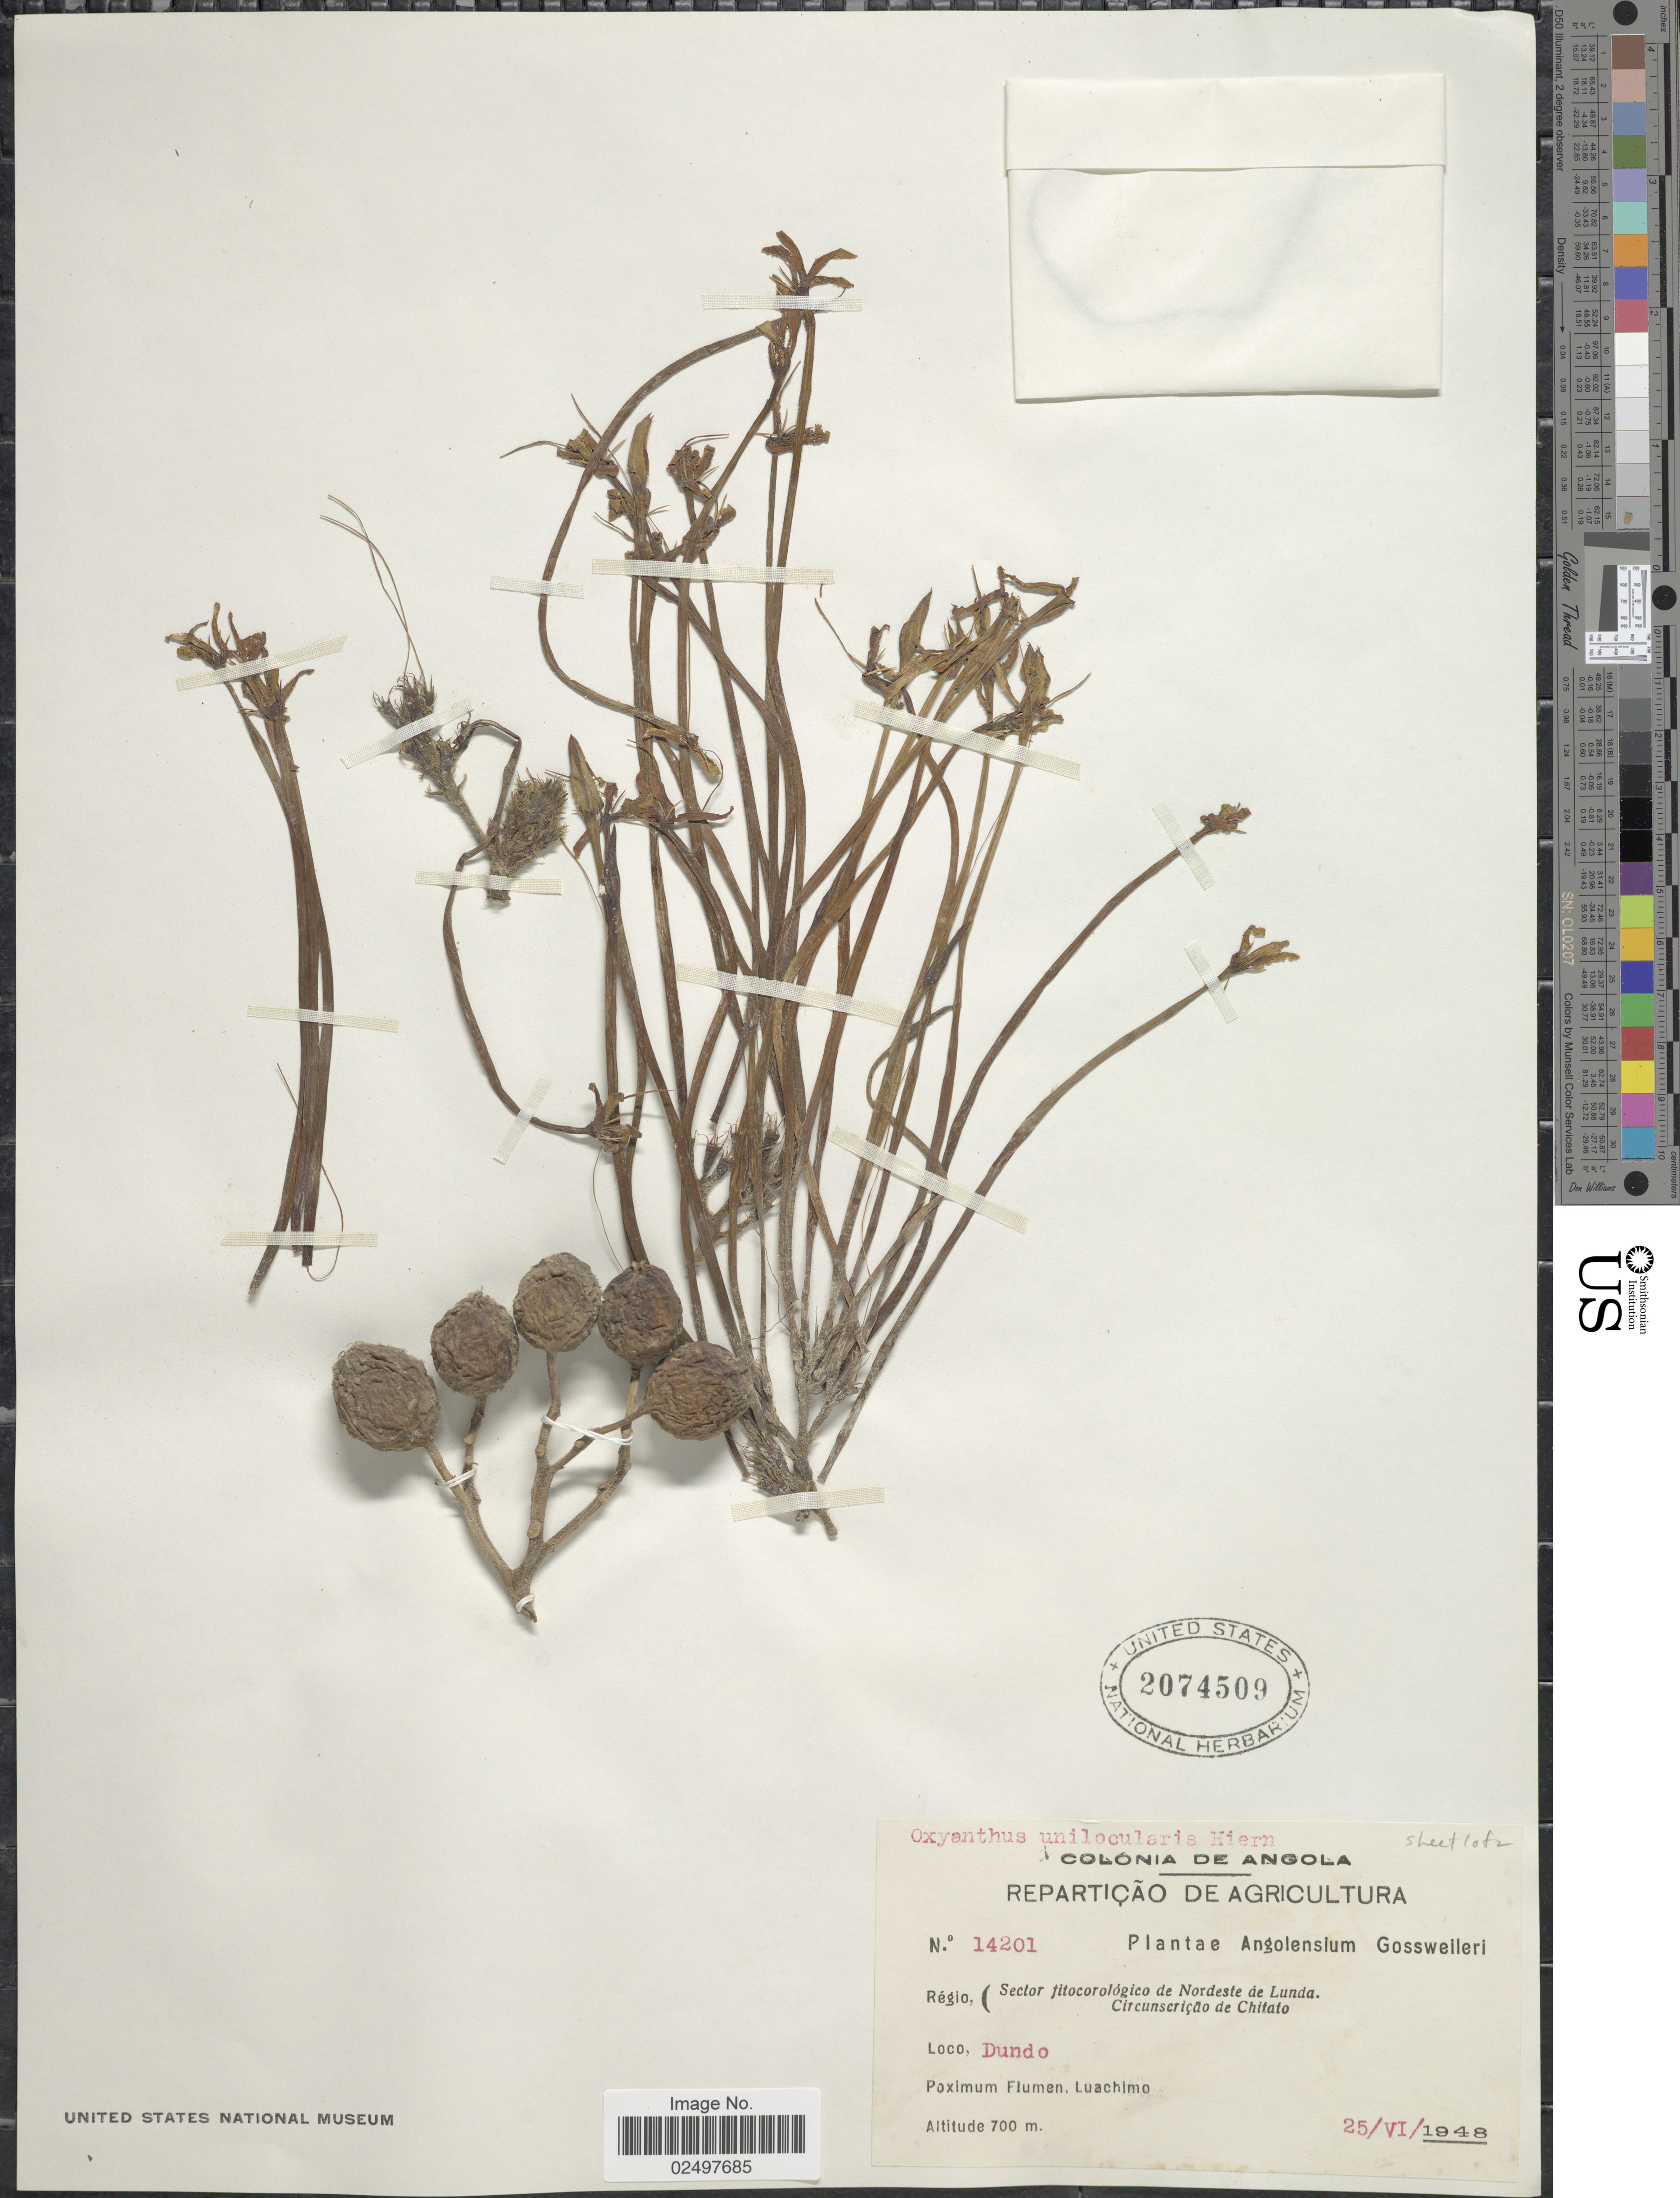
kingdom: Plantae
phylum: Tracheophyta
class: Magnoliopsida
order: Gentianales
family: Rubiaceae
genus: Oxyanthus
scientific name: Oxyanthus unilocularis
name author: Hiern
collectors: -. Gossweiler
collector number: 14201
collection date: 1948-06-25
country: Angola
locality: Colonia de Angola, Regio Sector fitocorologico de Nordeste de Lunda. Circunsericao de Chitato. Dundo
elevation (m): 700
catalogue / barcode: US 2074509